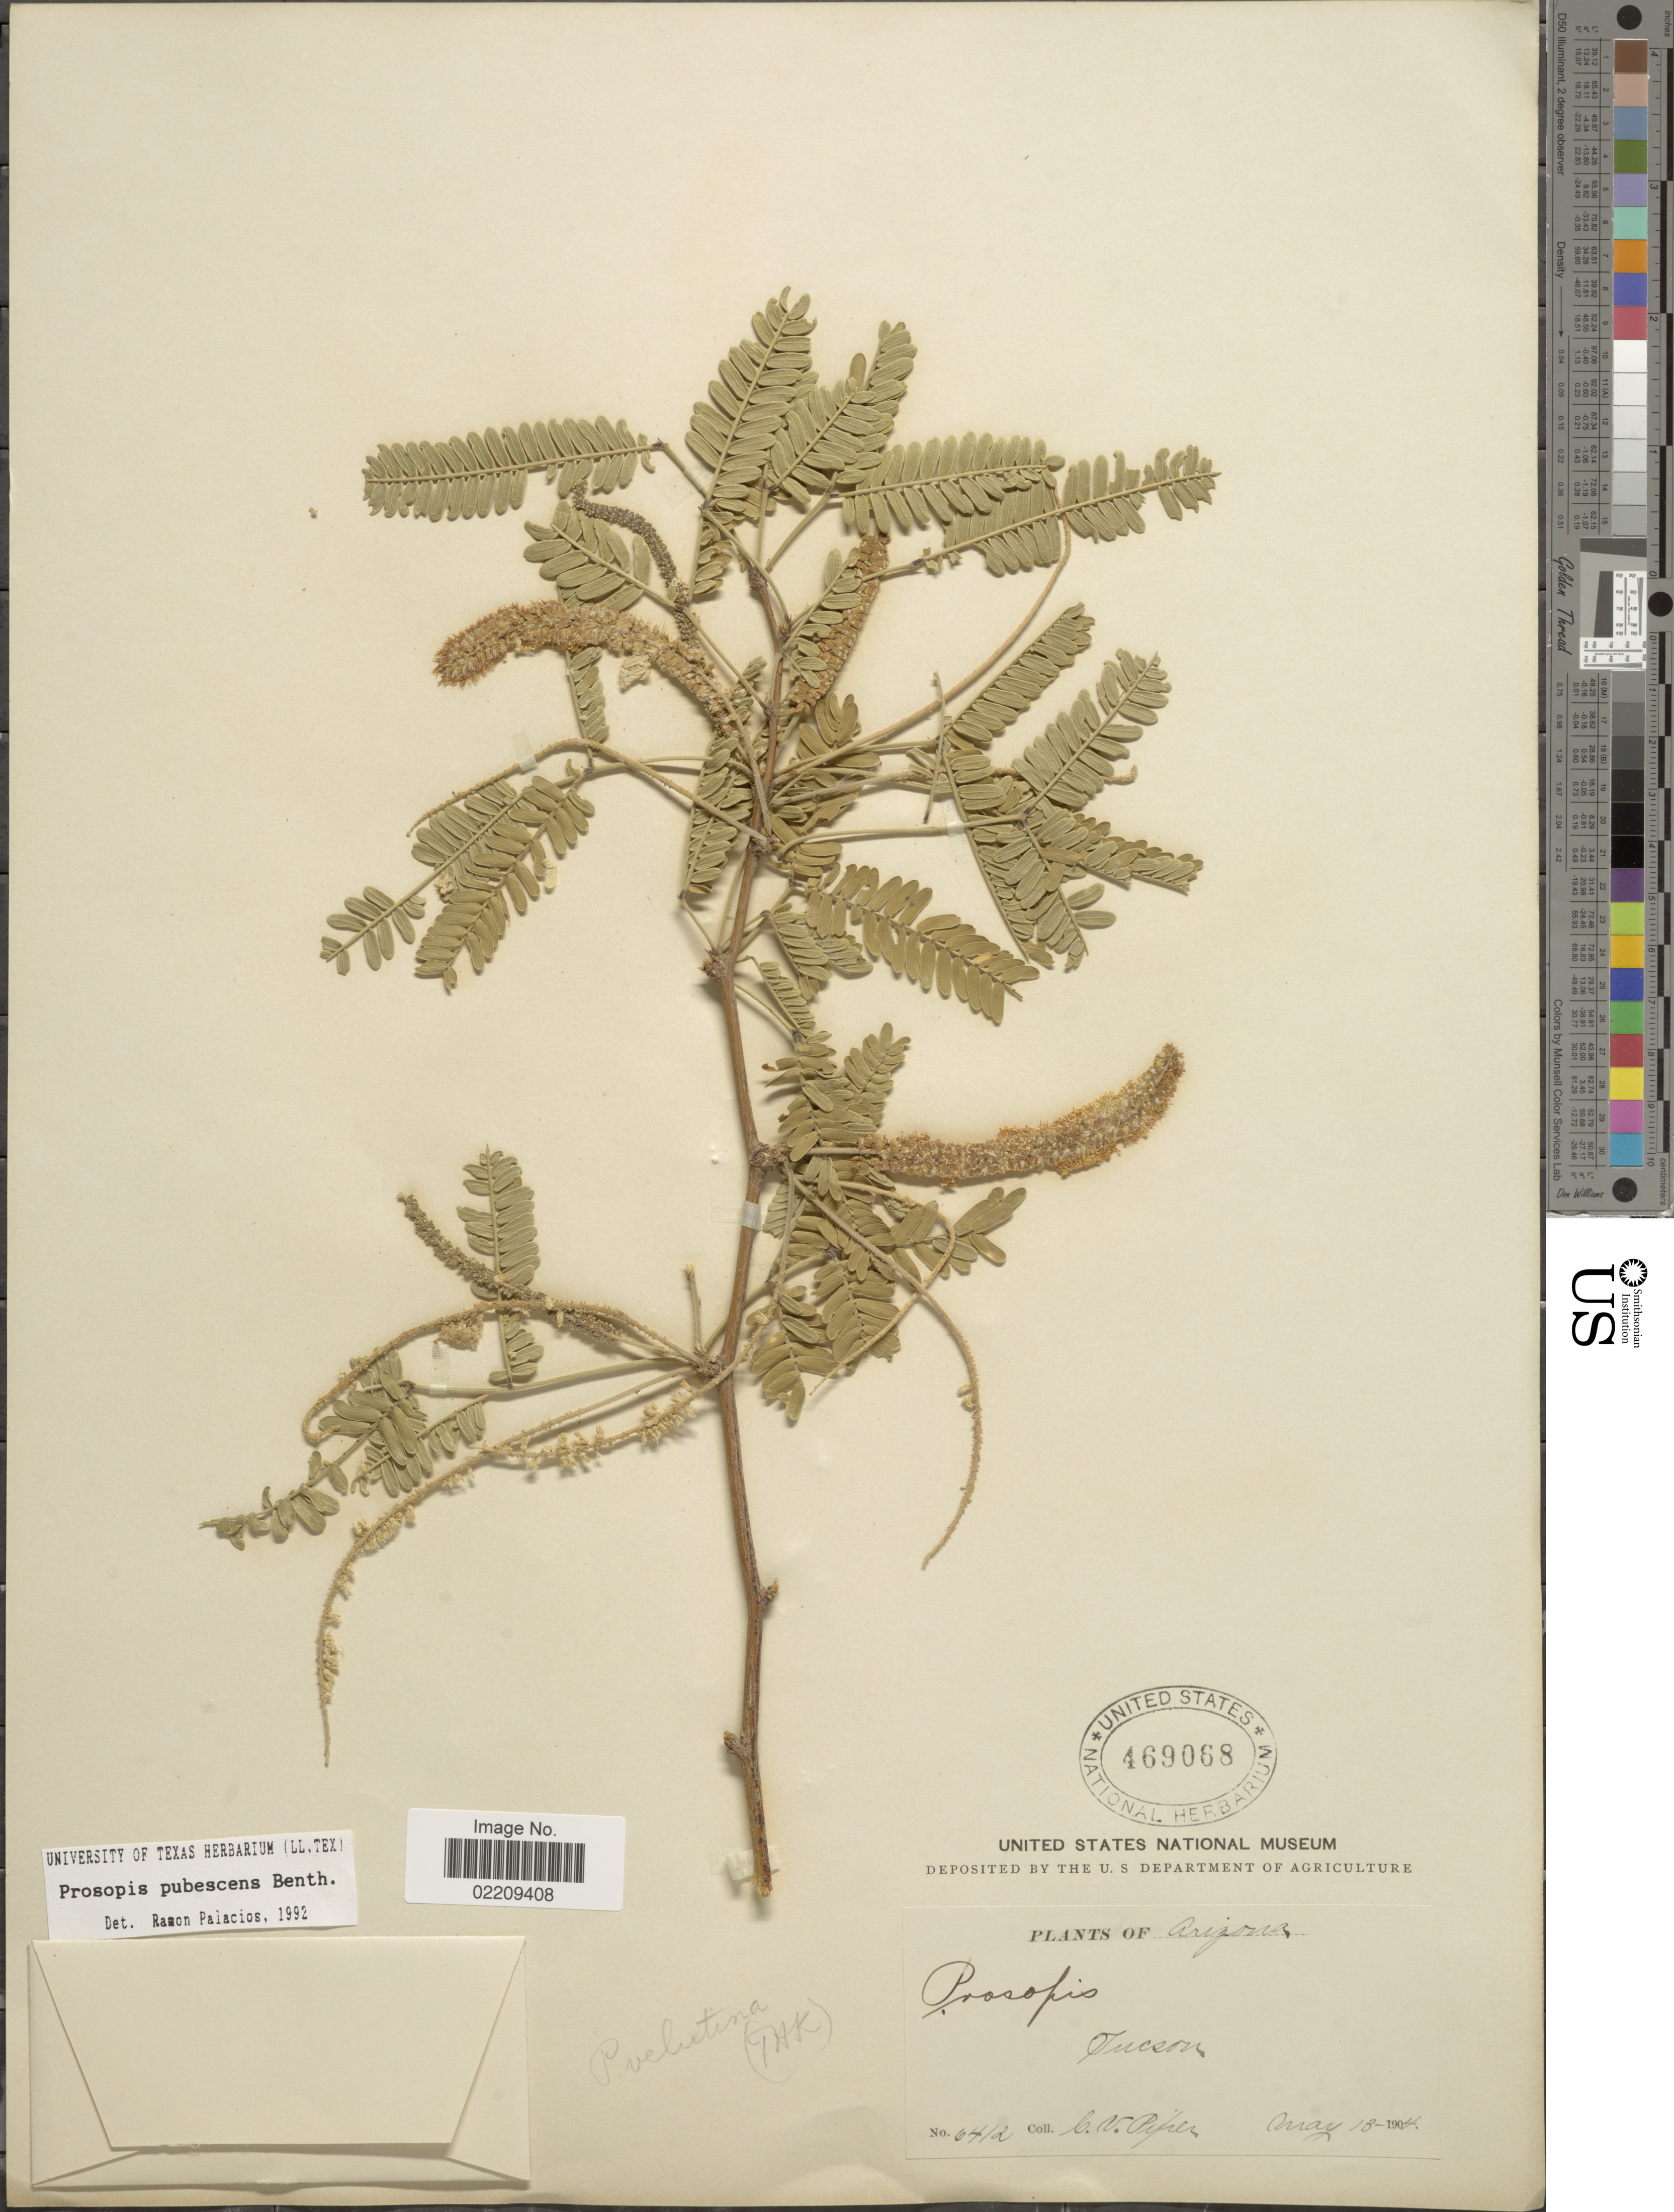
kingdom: Plantae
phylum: Tracheophyta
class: Magnoliopsida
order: Fabales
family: Fabaceae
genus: Neltuma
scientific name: Neltuma velutina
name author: (Wooton) Britton & Rose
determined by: Strong, Mark T., (BOT), Smithsonian Institution - National Museum of Natural History (UNITED STATES)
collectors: C. V. Piper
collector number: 6412*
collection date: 1904-05-13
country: United States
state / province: Arizona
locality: Tucson.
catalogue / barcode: US 469068